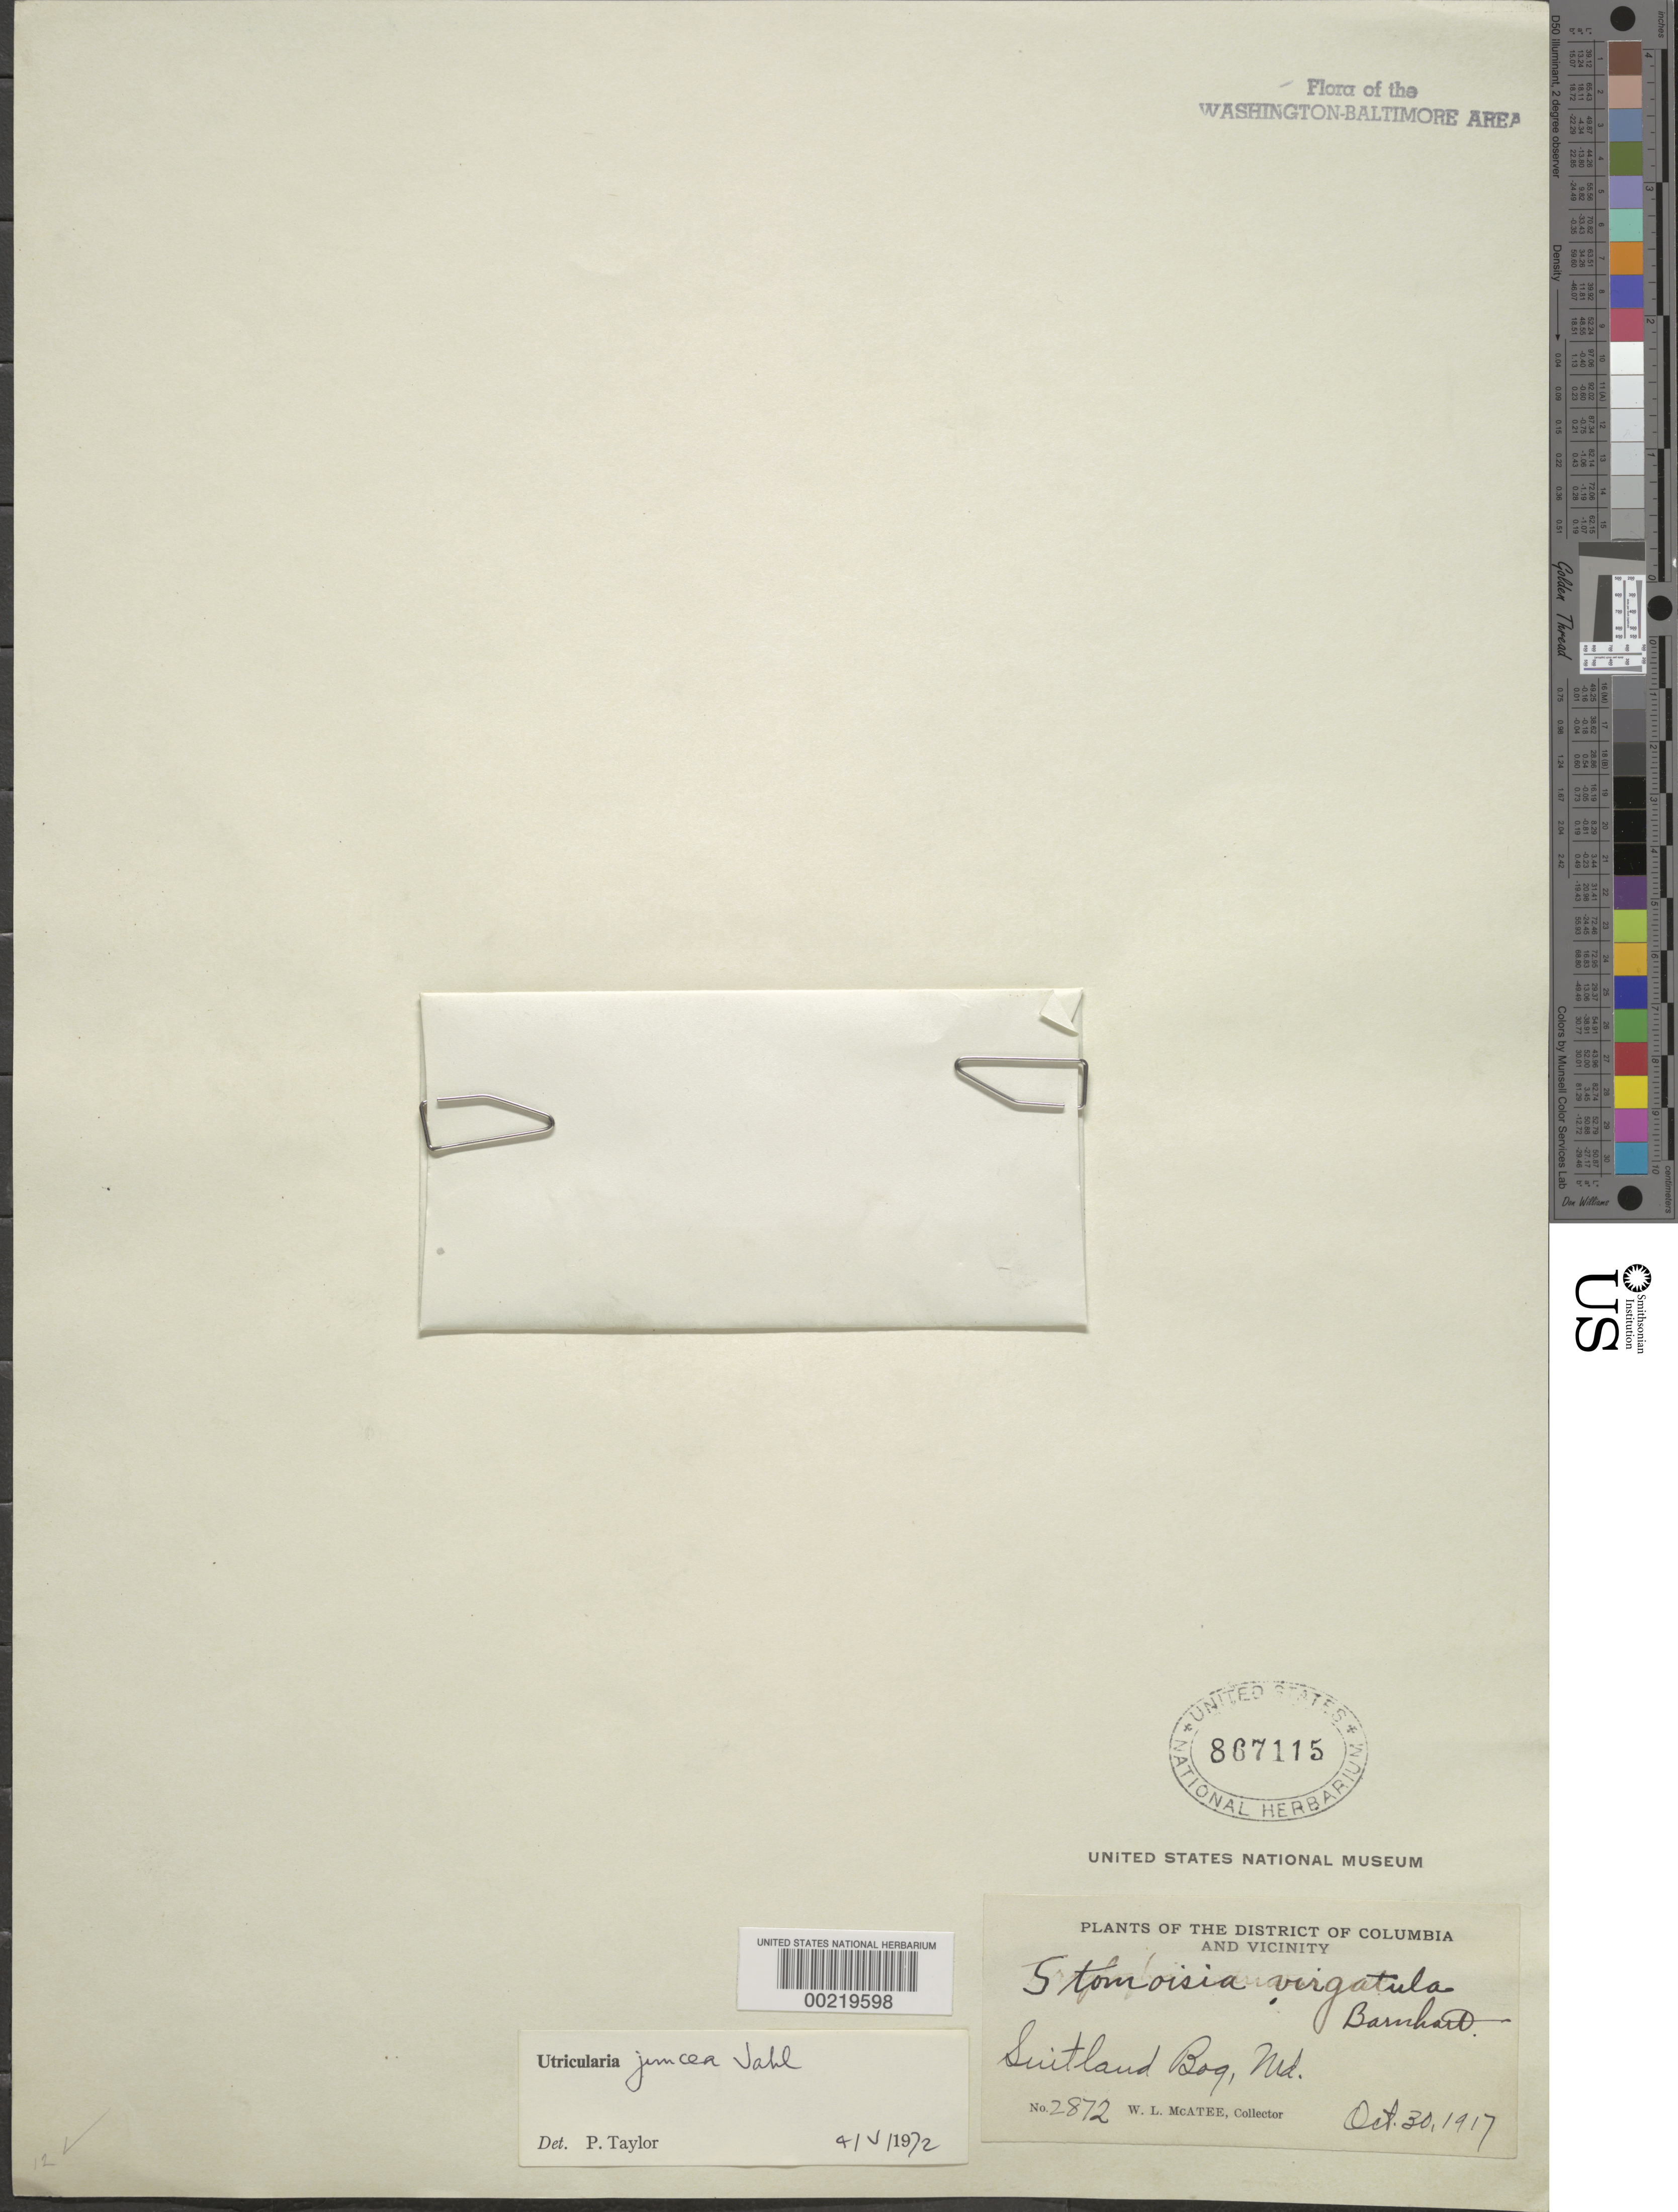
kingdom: Plantae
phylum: Tracheophyta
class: Magnoliopsida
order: Lamiales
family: Lentibulariaceae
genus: Utricularia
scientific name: Utricularia juncea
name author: Vahl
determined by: Taylor, P. G.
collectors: W. McAtee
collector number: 2872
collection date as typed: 30 Oct 1917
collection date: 1917-10-30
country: United States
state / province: Maryland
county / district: Prince George's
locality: Suitland Bog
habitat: Bog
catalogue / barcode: US 867115